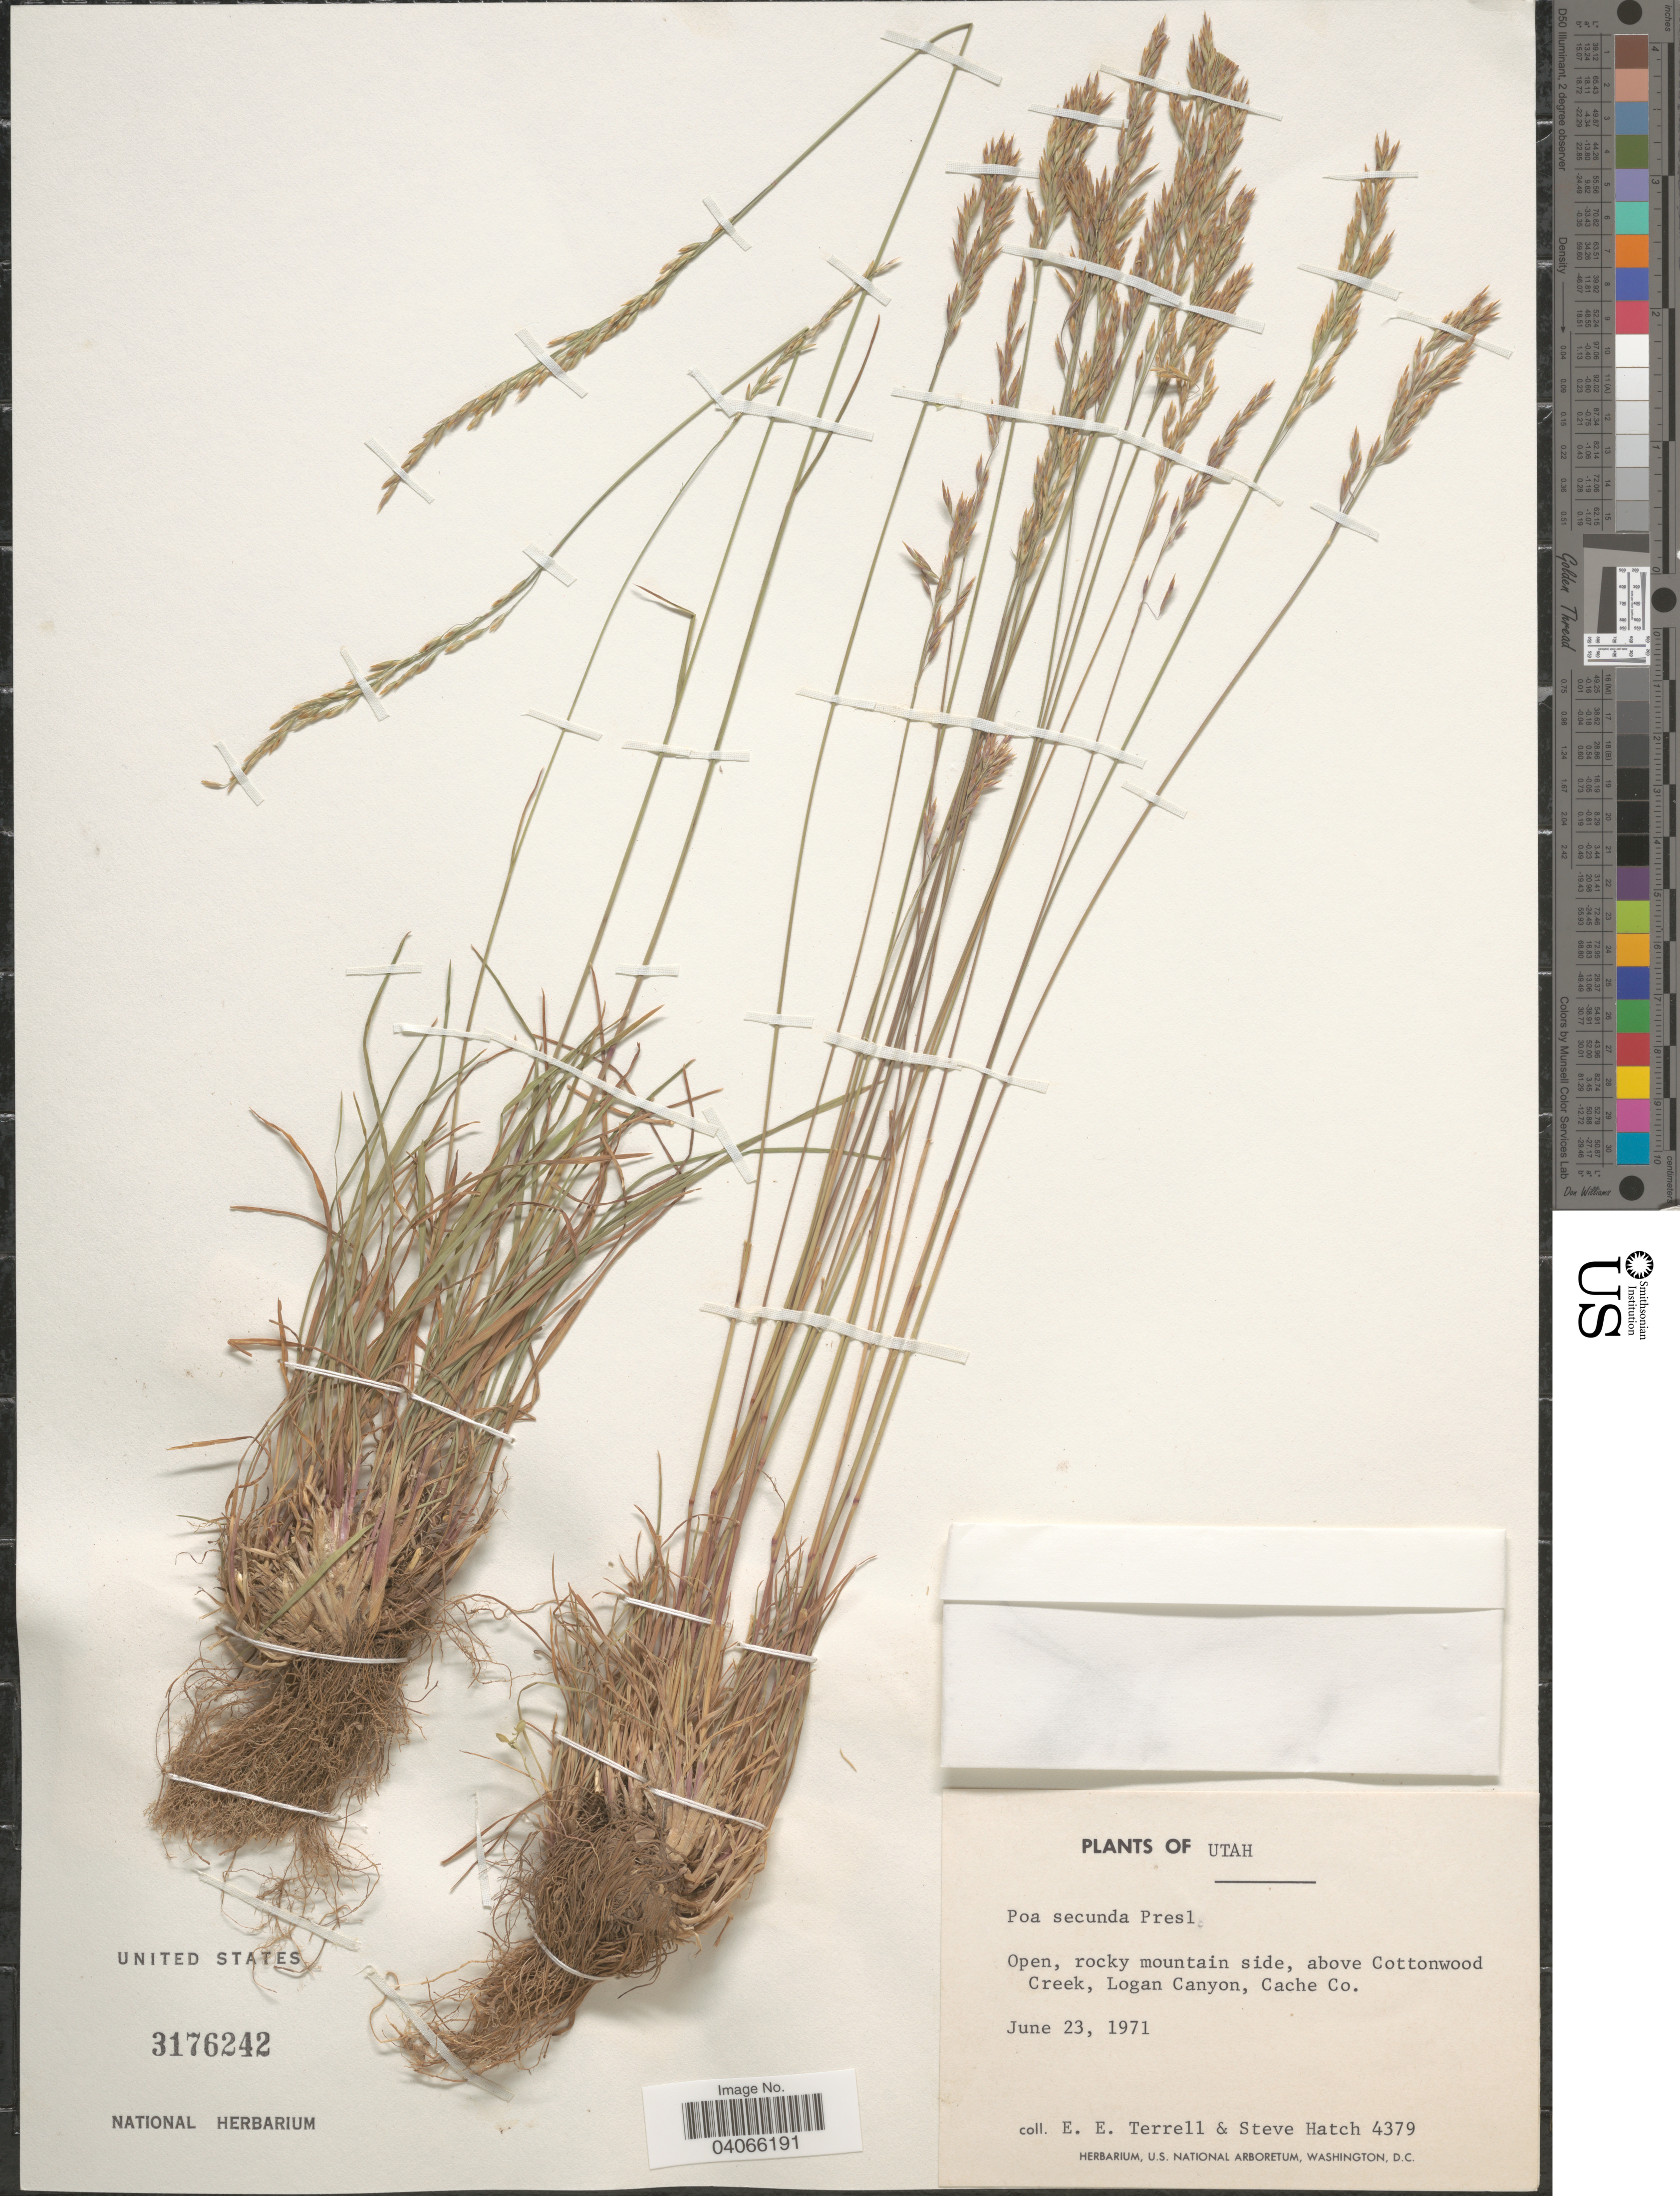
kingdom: Plantae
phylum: Tracheophyta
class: Liliopsida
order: Poales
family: Poaceae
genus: Poa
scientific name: Poa secunda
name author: J. Presl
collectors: E. E. Terrell & S. Hatch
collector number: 4379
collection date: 1971-06-23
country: United States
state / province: Utah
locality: Open, rocky mountain side, above Cottonwood Creek, Logan Canyon, Cache Co.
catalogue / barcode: US 3176242